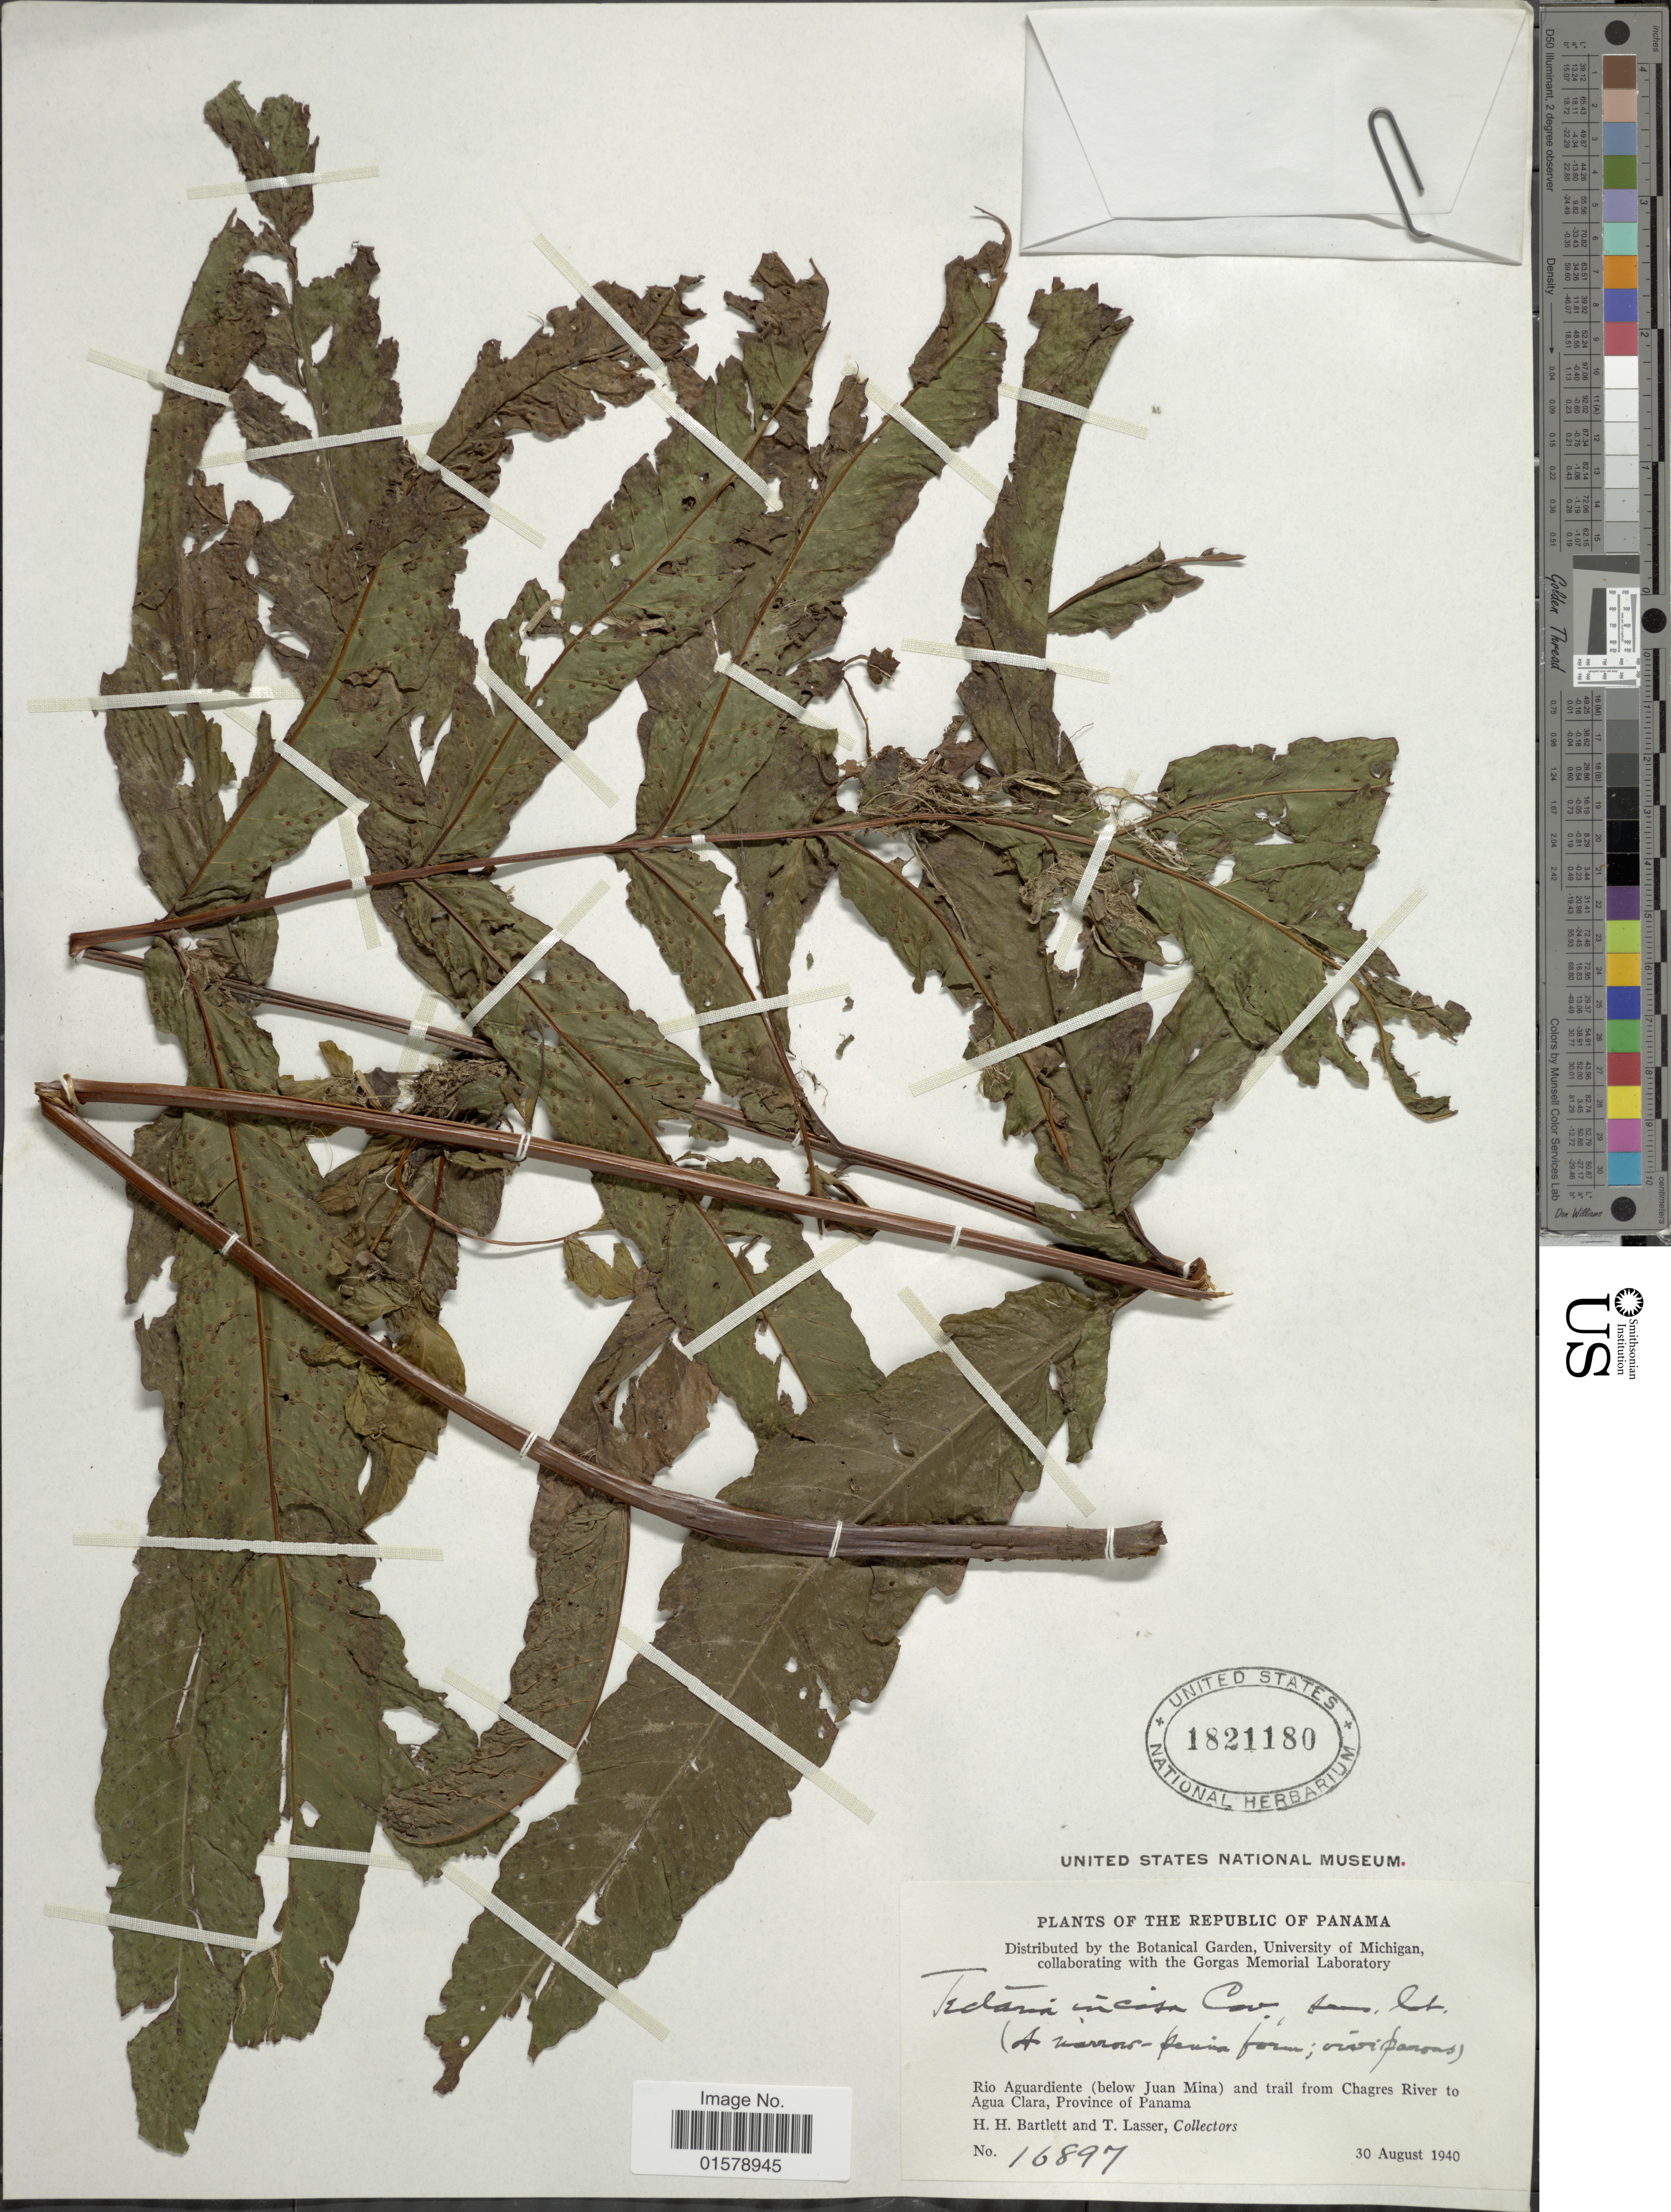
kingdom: Plantae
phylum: Tracheophyta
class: Polypodiopsida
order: Polypodiales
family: Tectariaceae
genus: Tectaria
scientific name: Tectaria vivipara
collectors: H. H. Bartlett & T. Lasser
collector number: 16897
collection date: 1940-08-30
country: Panama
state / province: Panamá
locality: Rio Aguardiente (below Juan Mina) and trail from Chargres River to Agua Clara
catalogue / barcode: US 1821180